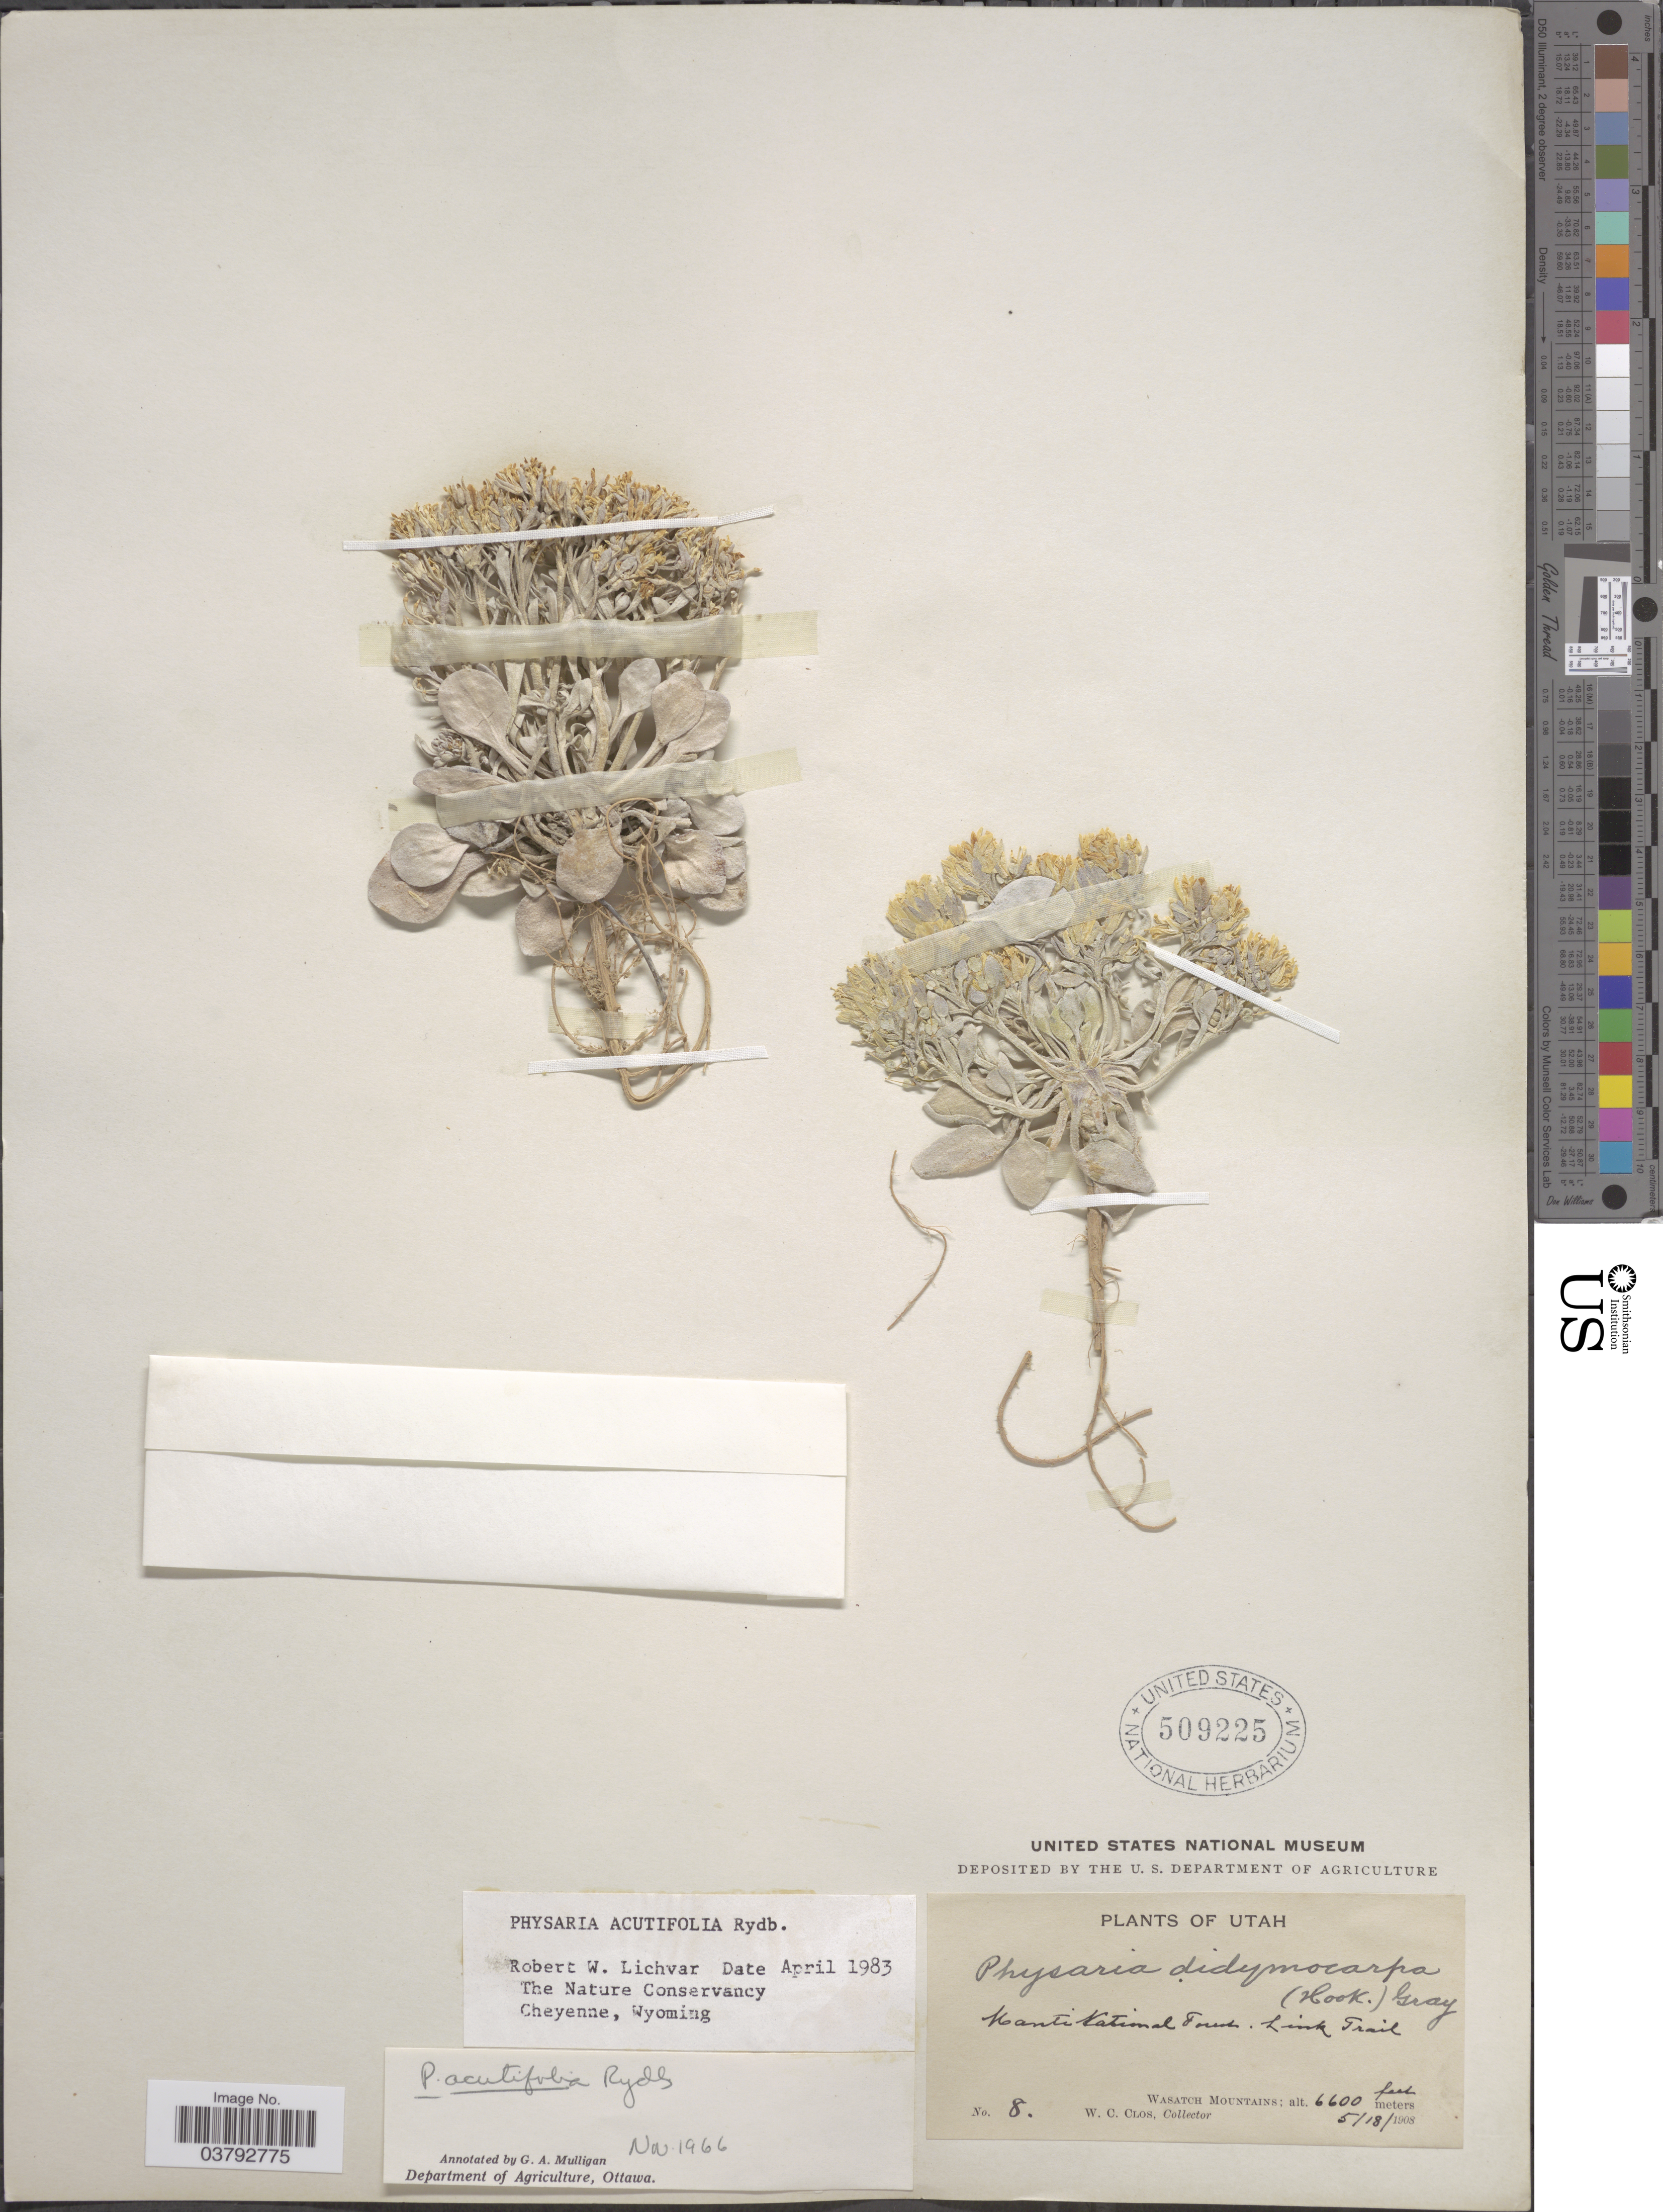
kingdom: Plantae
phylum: Tracheophyta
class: Magnoliopsida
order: Brassicales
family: Brassicaceae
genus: Physaria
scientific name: Physaria acutifolia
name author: Rydb.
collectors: W. C. Clos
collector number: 8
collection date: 1908-05-18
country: United States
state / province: Utah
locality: Manti National Forest. Link Trail. Wasatch Mountains.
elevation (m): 2012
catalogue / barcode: US 509225